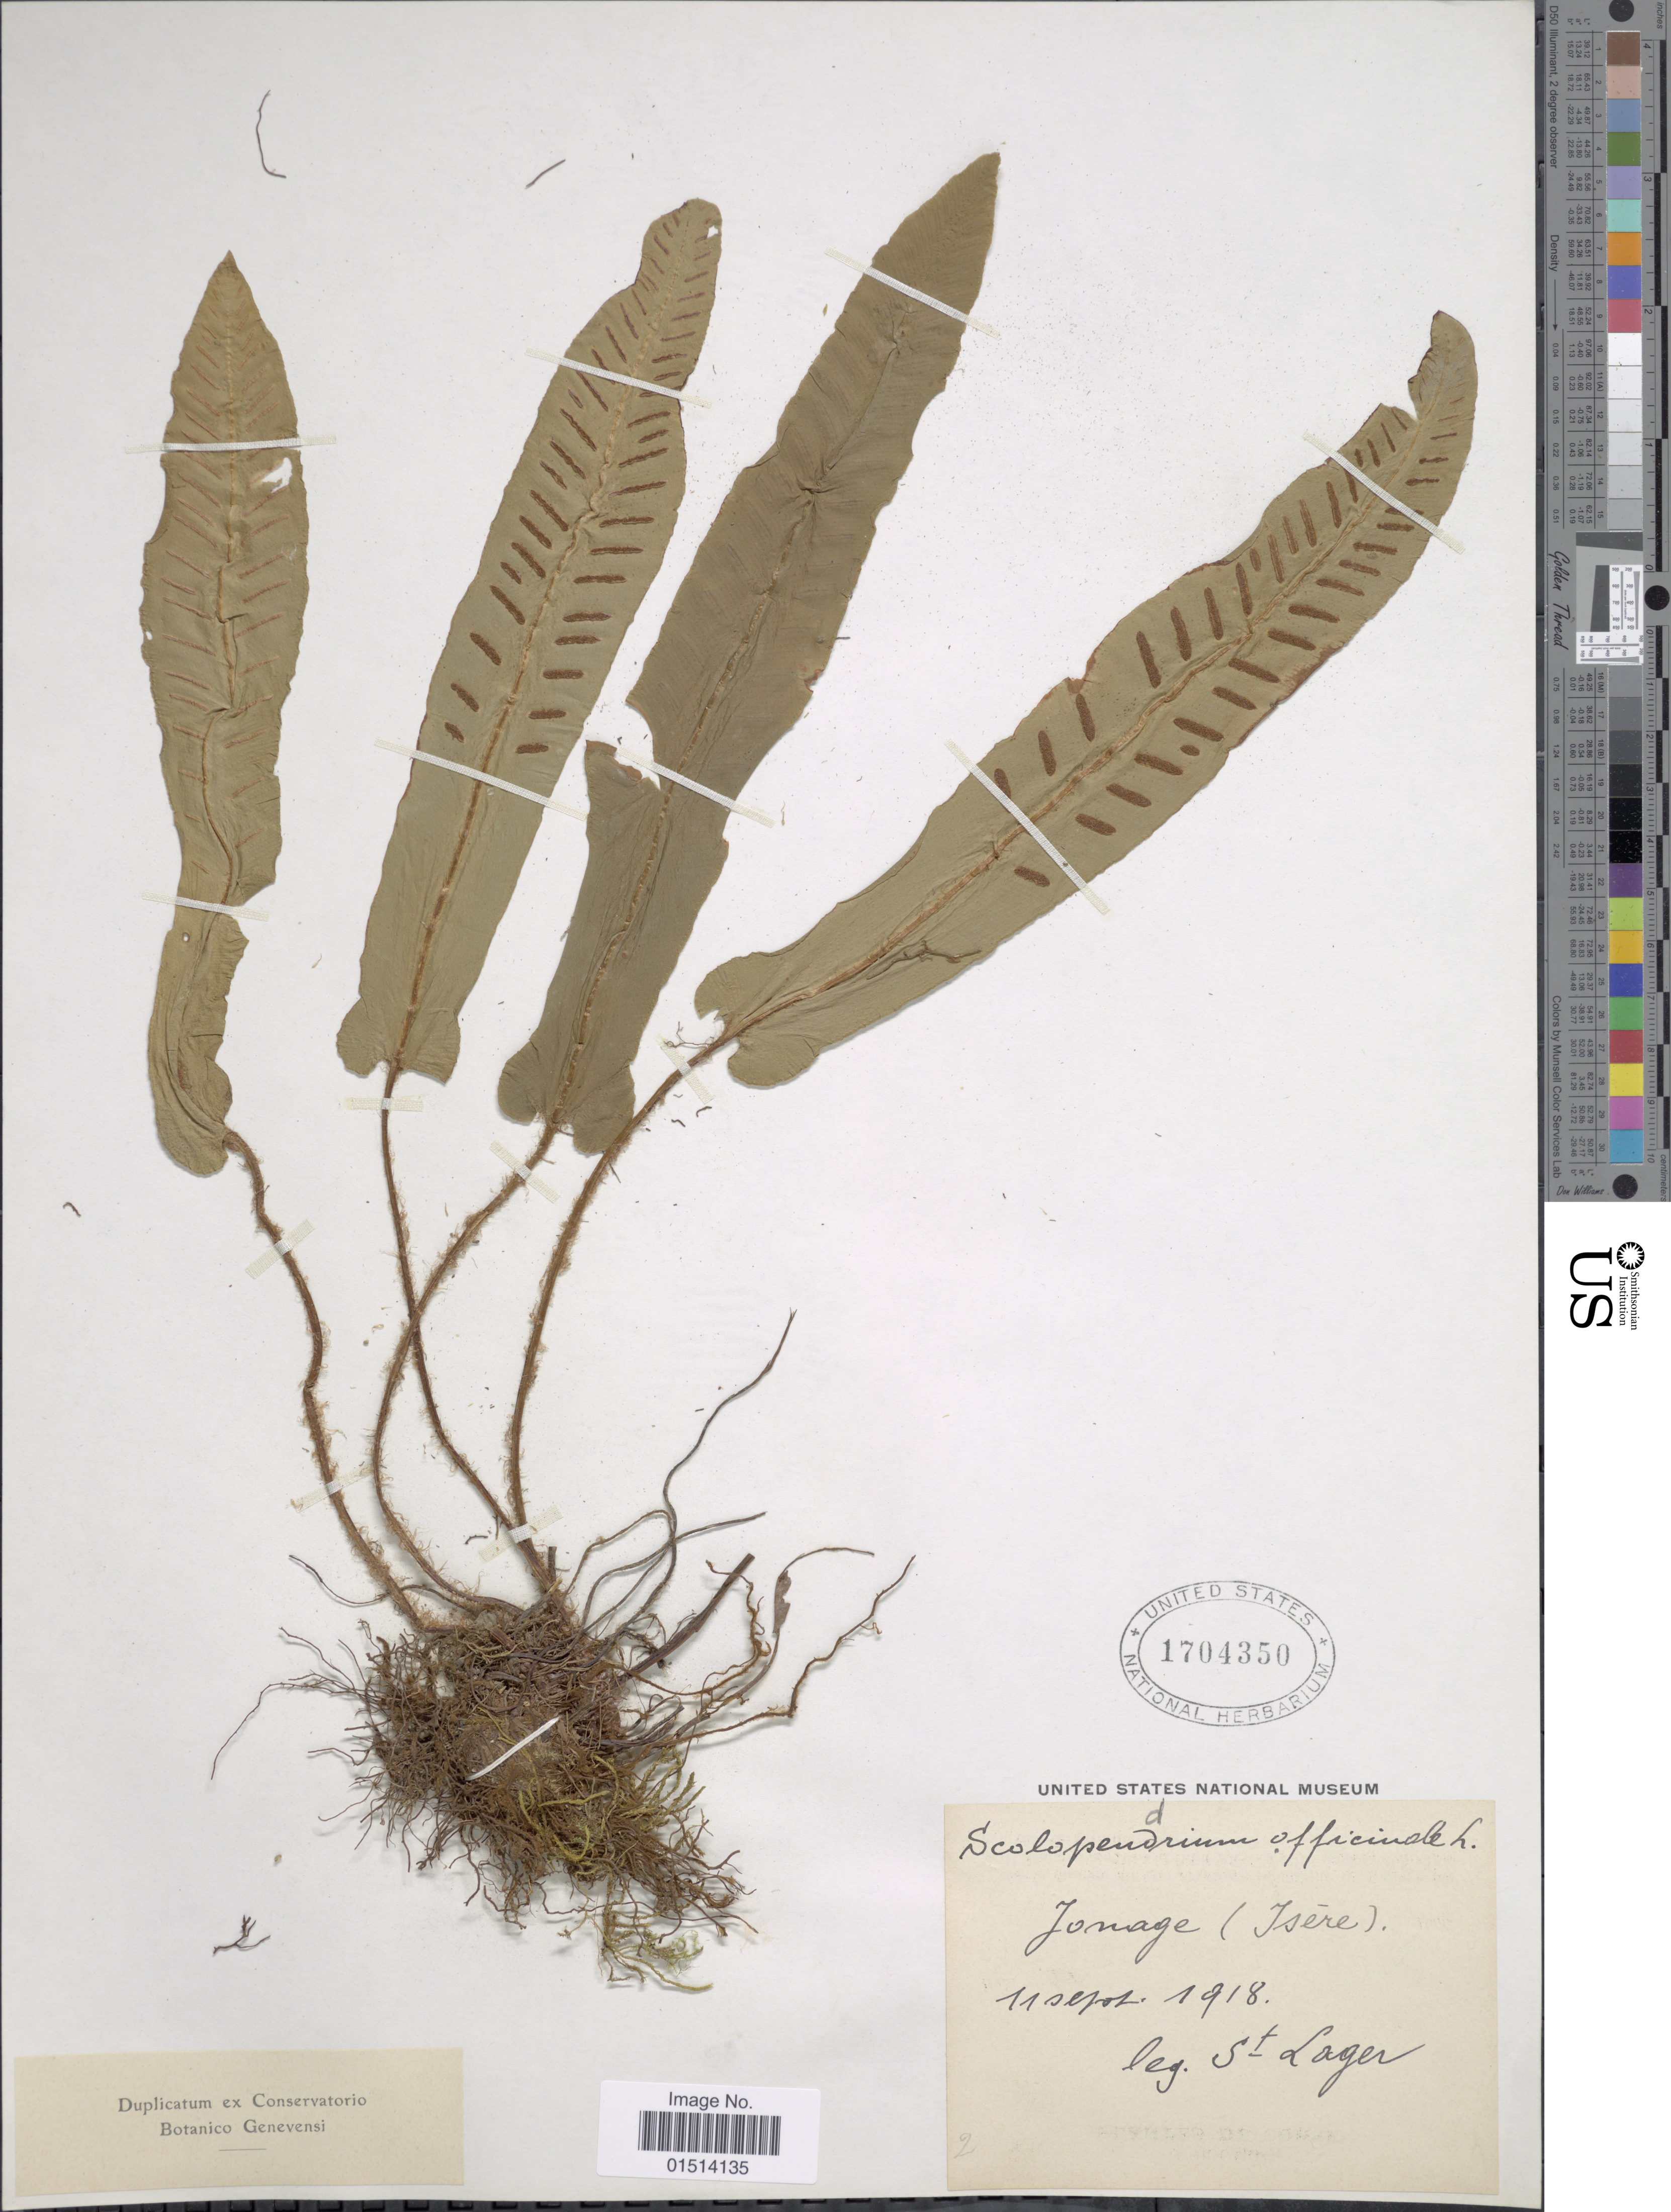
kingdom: Plantae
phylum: Tracheophyta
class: Polypodiopsida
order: Polypodiales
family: Aspleniaceae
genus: Asplenium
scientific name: Asplenium scolopendrium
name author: Sm.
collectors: -. St. Lager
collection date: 1918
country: France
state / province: Auvergne-Rhône-Alpes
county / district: Isère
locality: Jonage (Isere)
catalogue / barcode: US 1704350